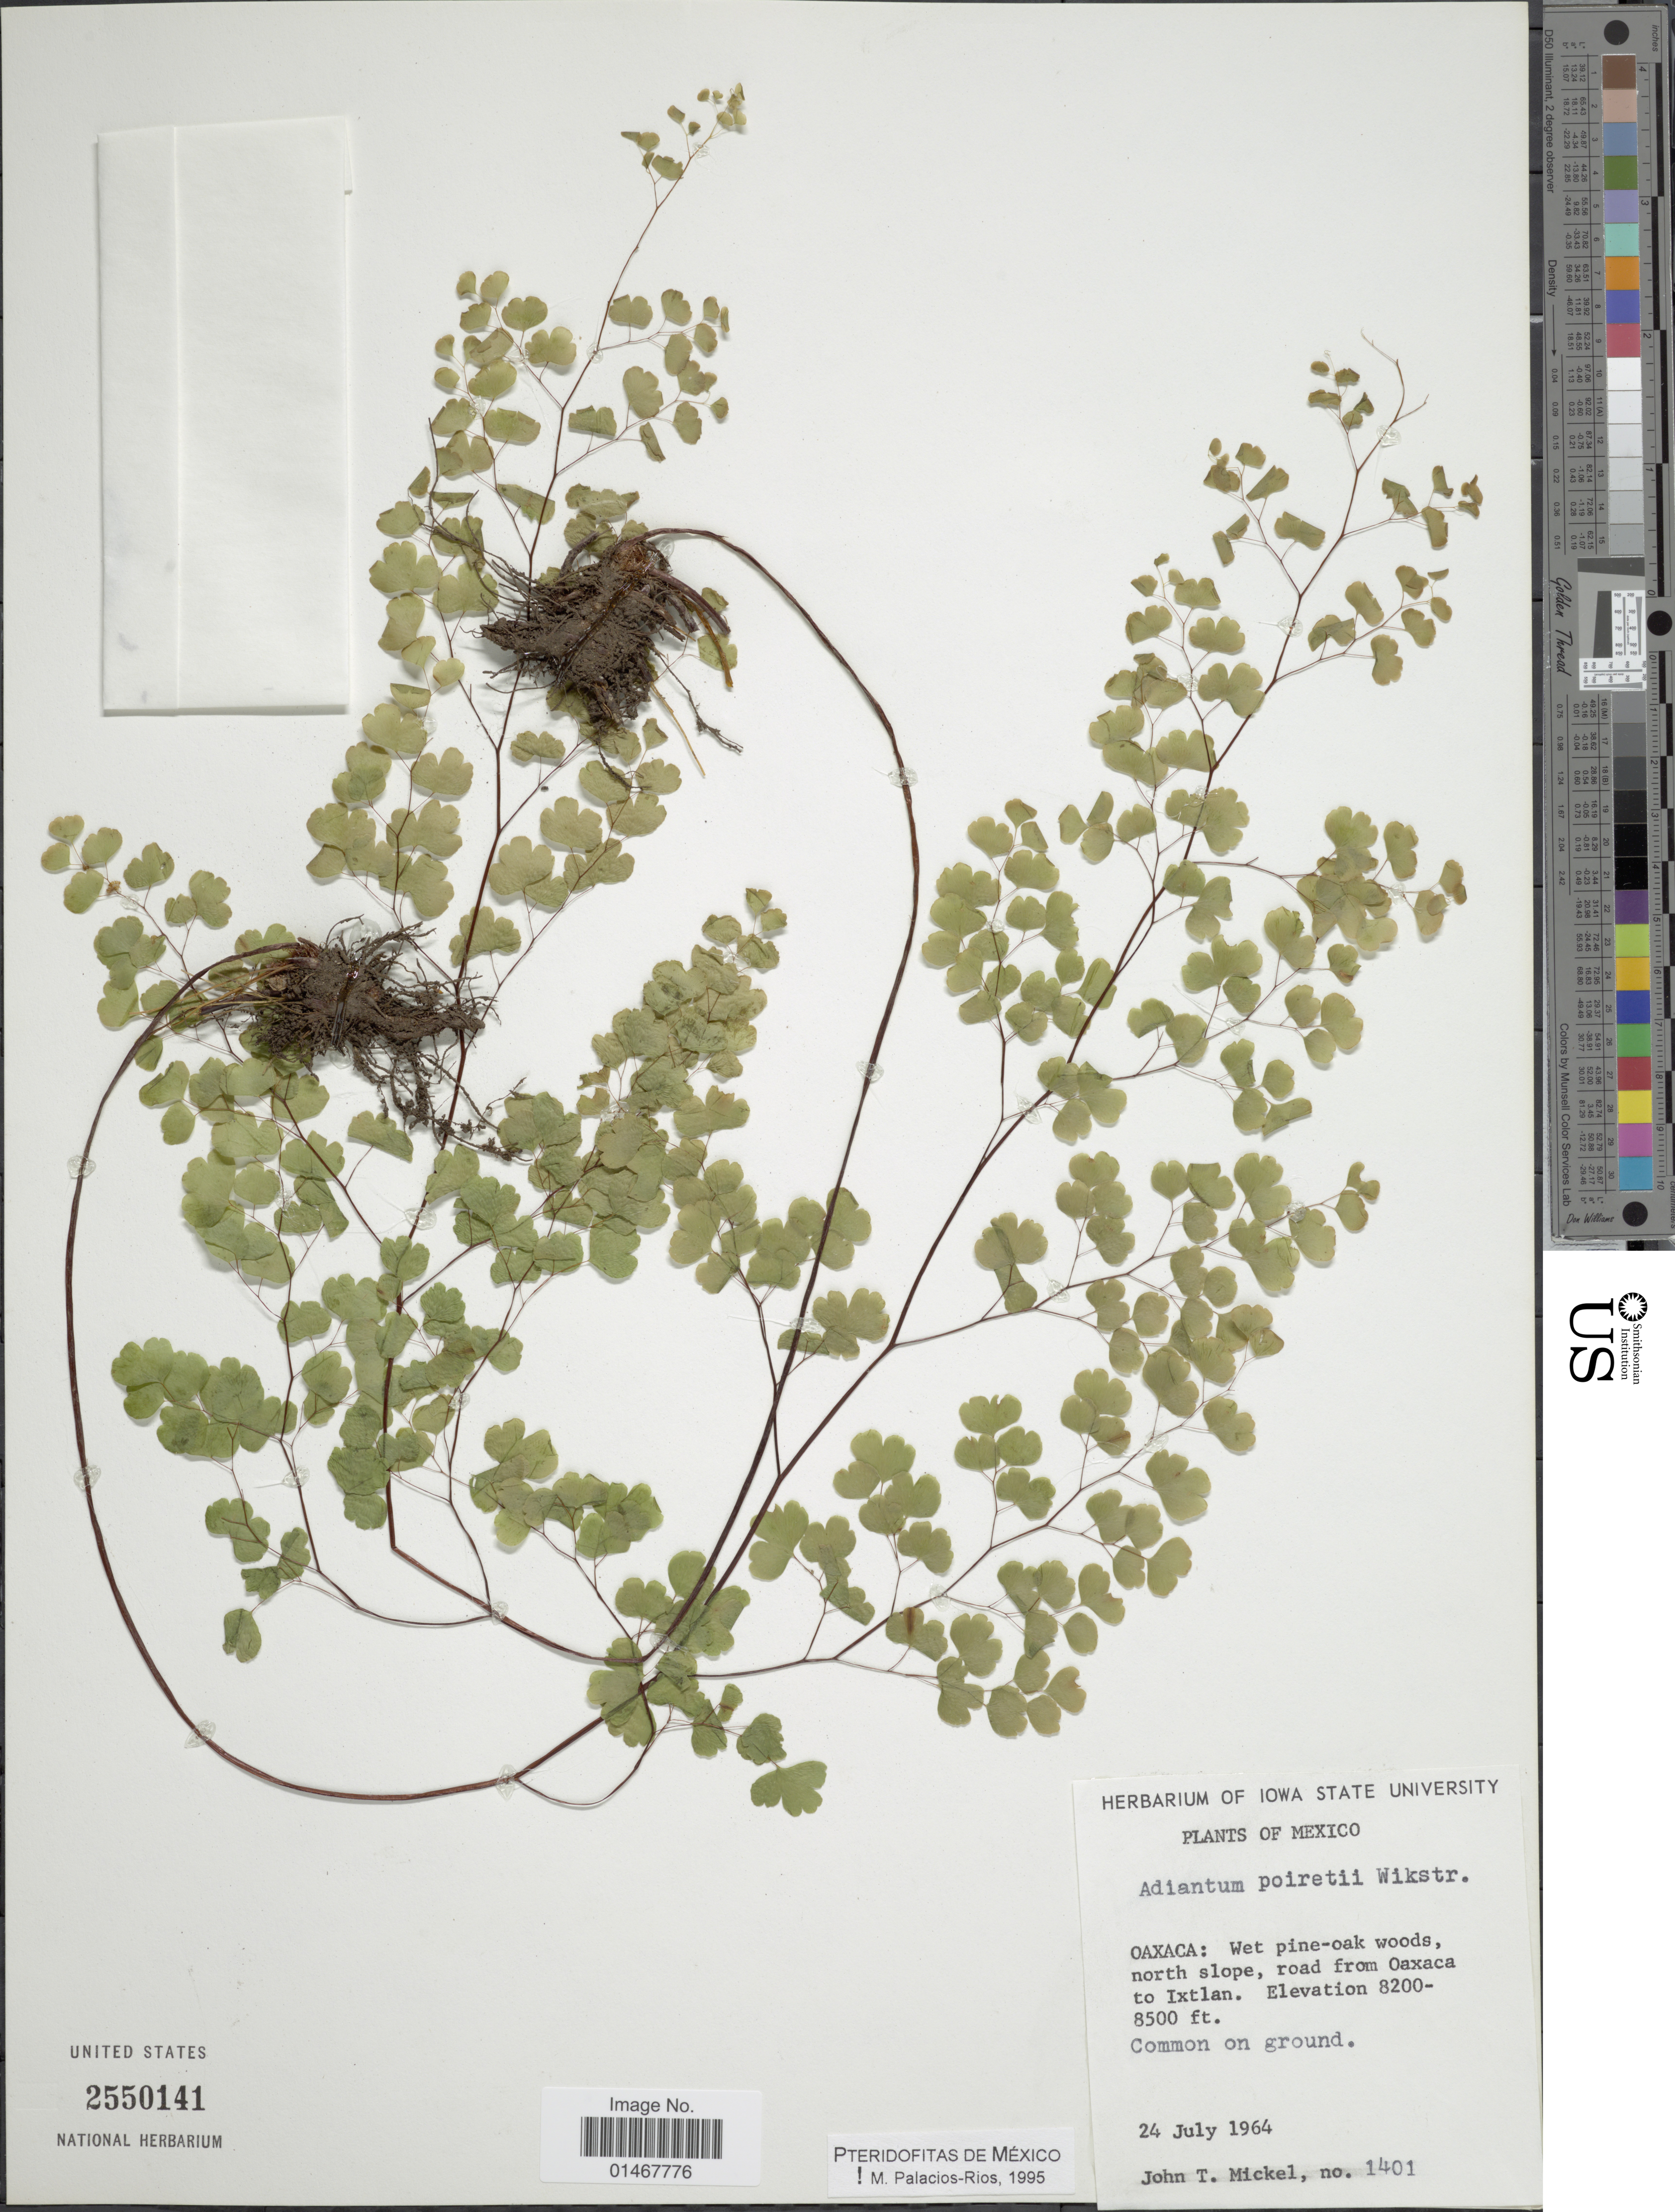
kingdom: Plantae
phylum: Tracheophyta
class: Polypodiopsida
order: Polypodiales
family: Pteridaceae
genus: Adiantum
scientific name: Adiantum poiretii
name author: Wikstr.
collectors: J. T. Mickel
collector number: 1401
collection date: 1964-07-24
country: Mexico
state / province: Oaxaca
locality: North slope, road from Oaxaca to Ixtlan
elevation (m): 2499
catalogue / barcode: US 2550141